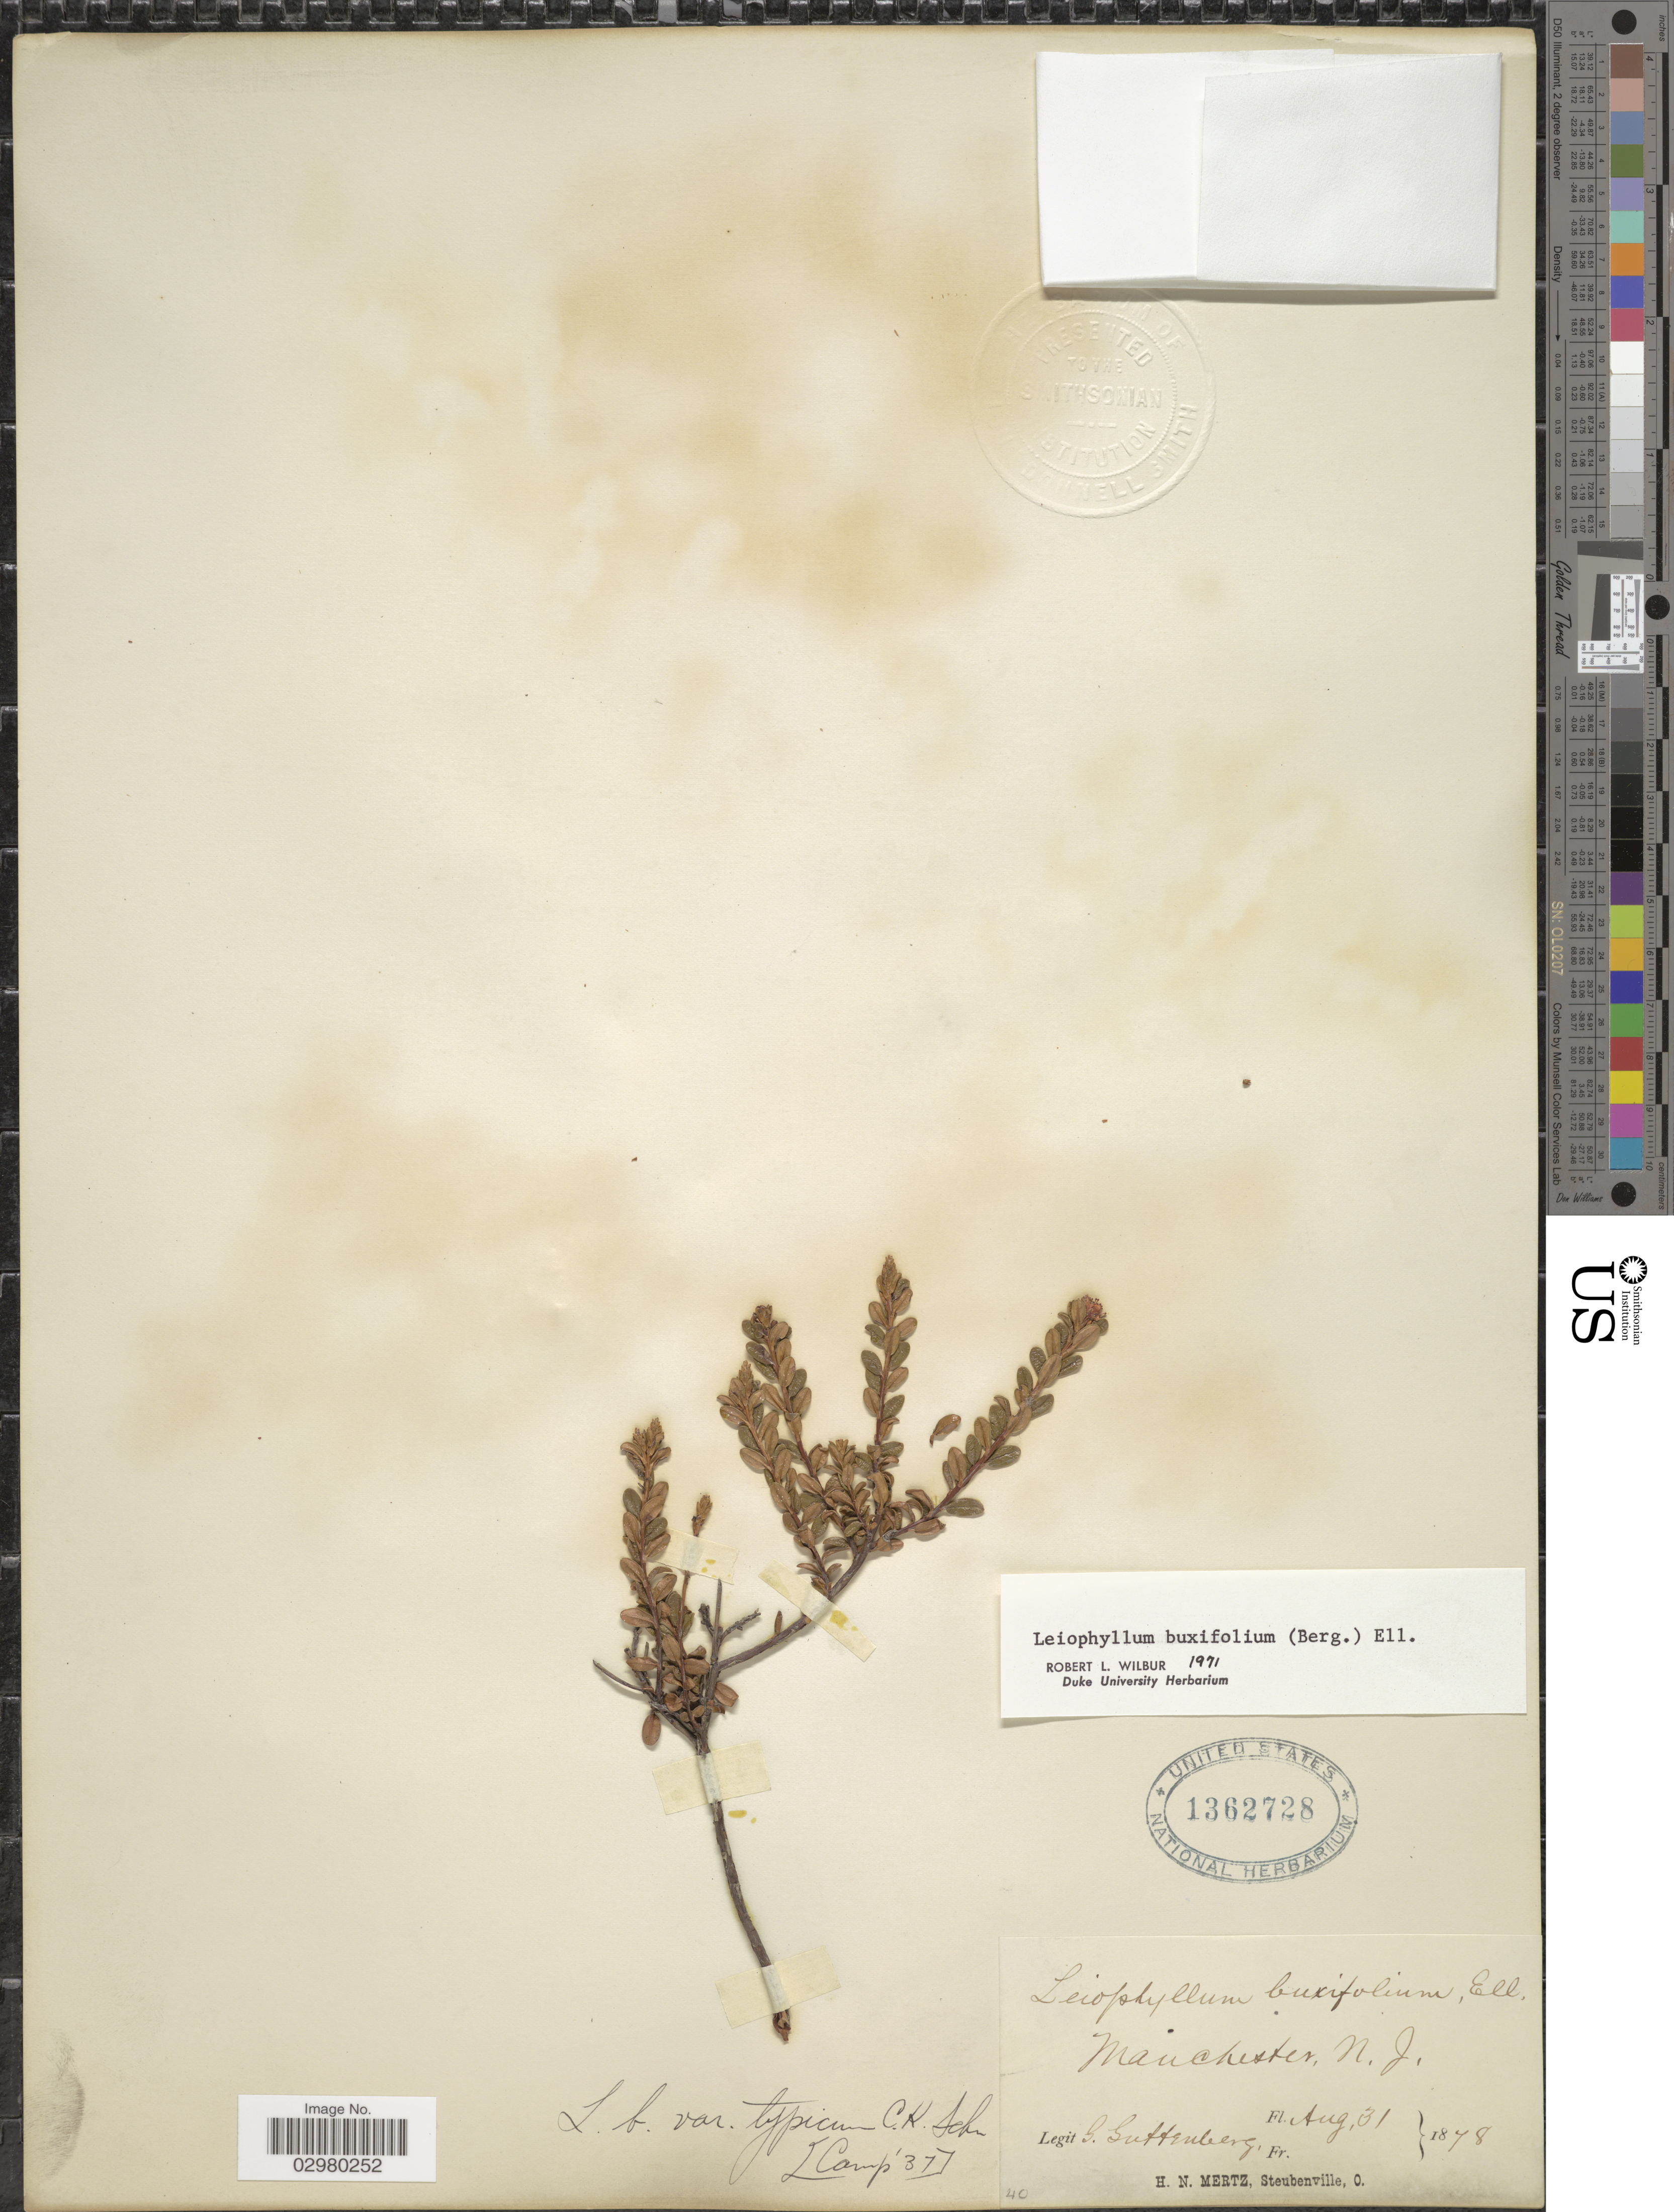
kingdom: Plantae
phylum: Tracheophyta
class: Magnoliopsida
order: Ericales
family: Ericaceae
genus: Leiophyllum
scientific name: Leiophyllum buxifolium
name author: (Bergius) Elliott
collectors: H. Mertz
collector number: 40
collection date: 1878-08-31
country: United States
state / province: New Jersey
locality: Manchester.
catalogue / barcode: US 1362728